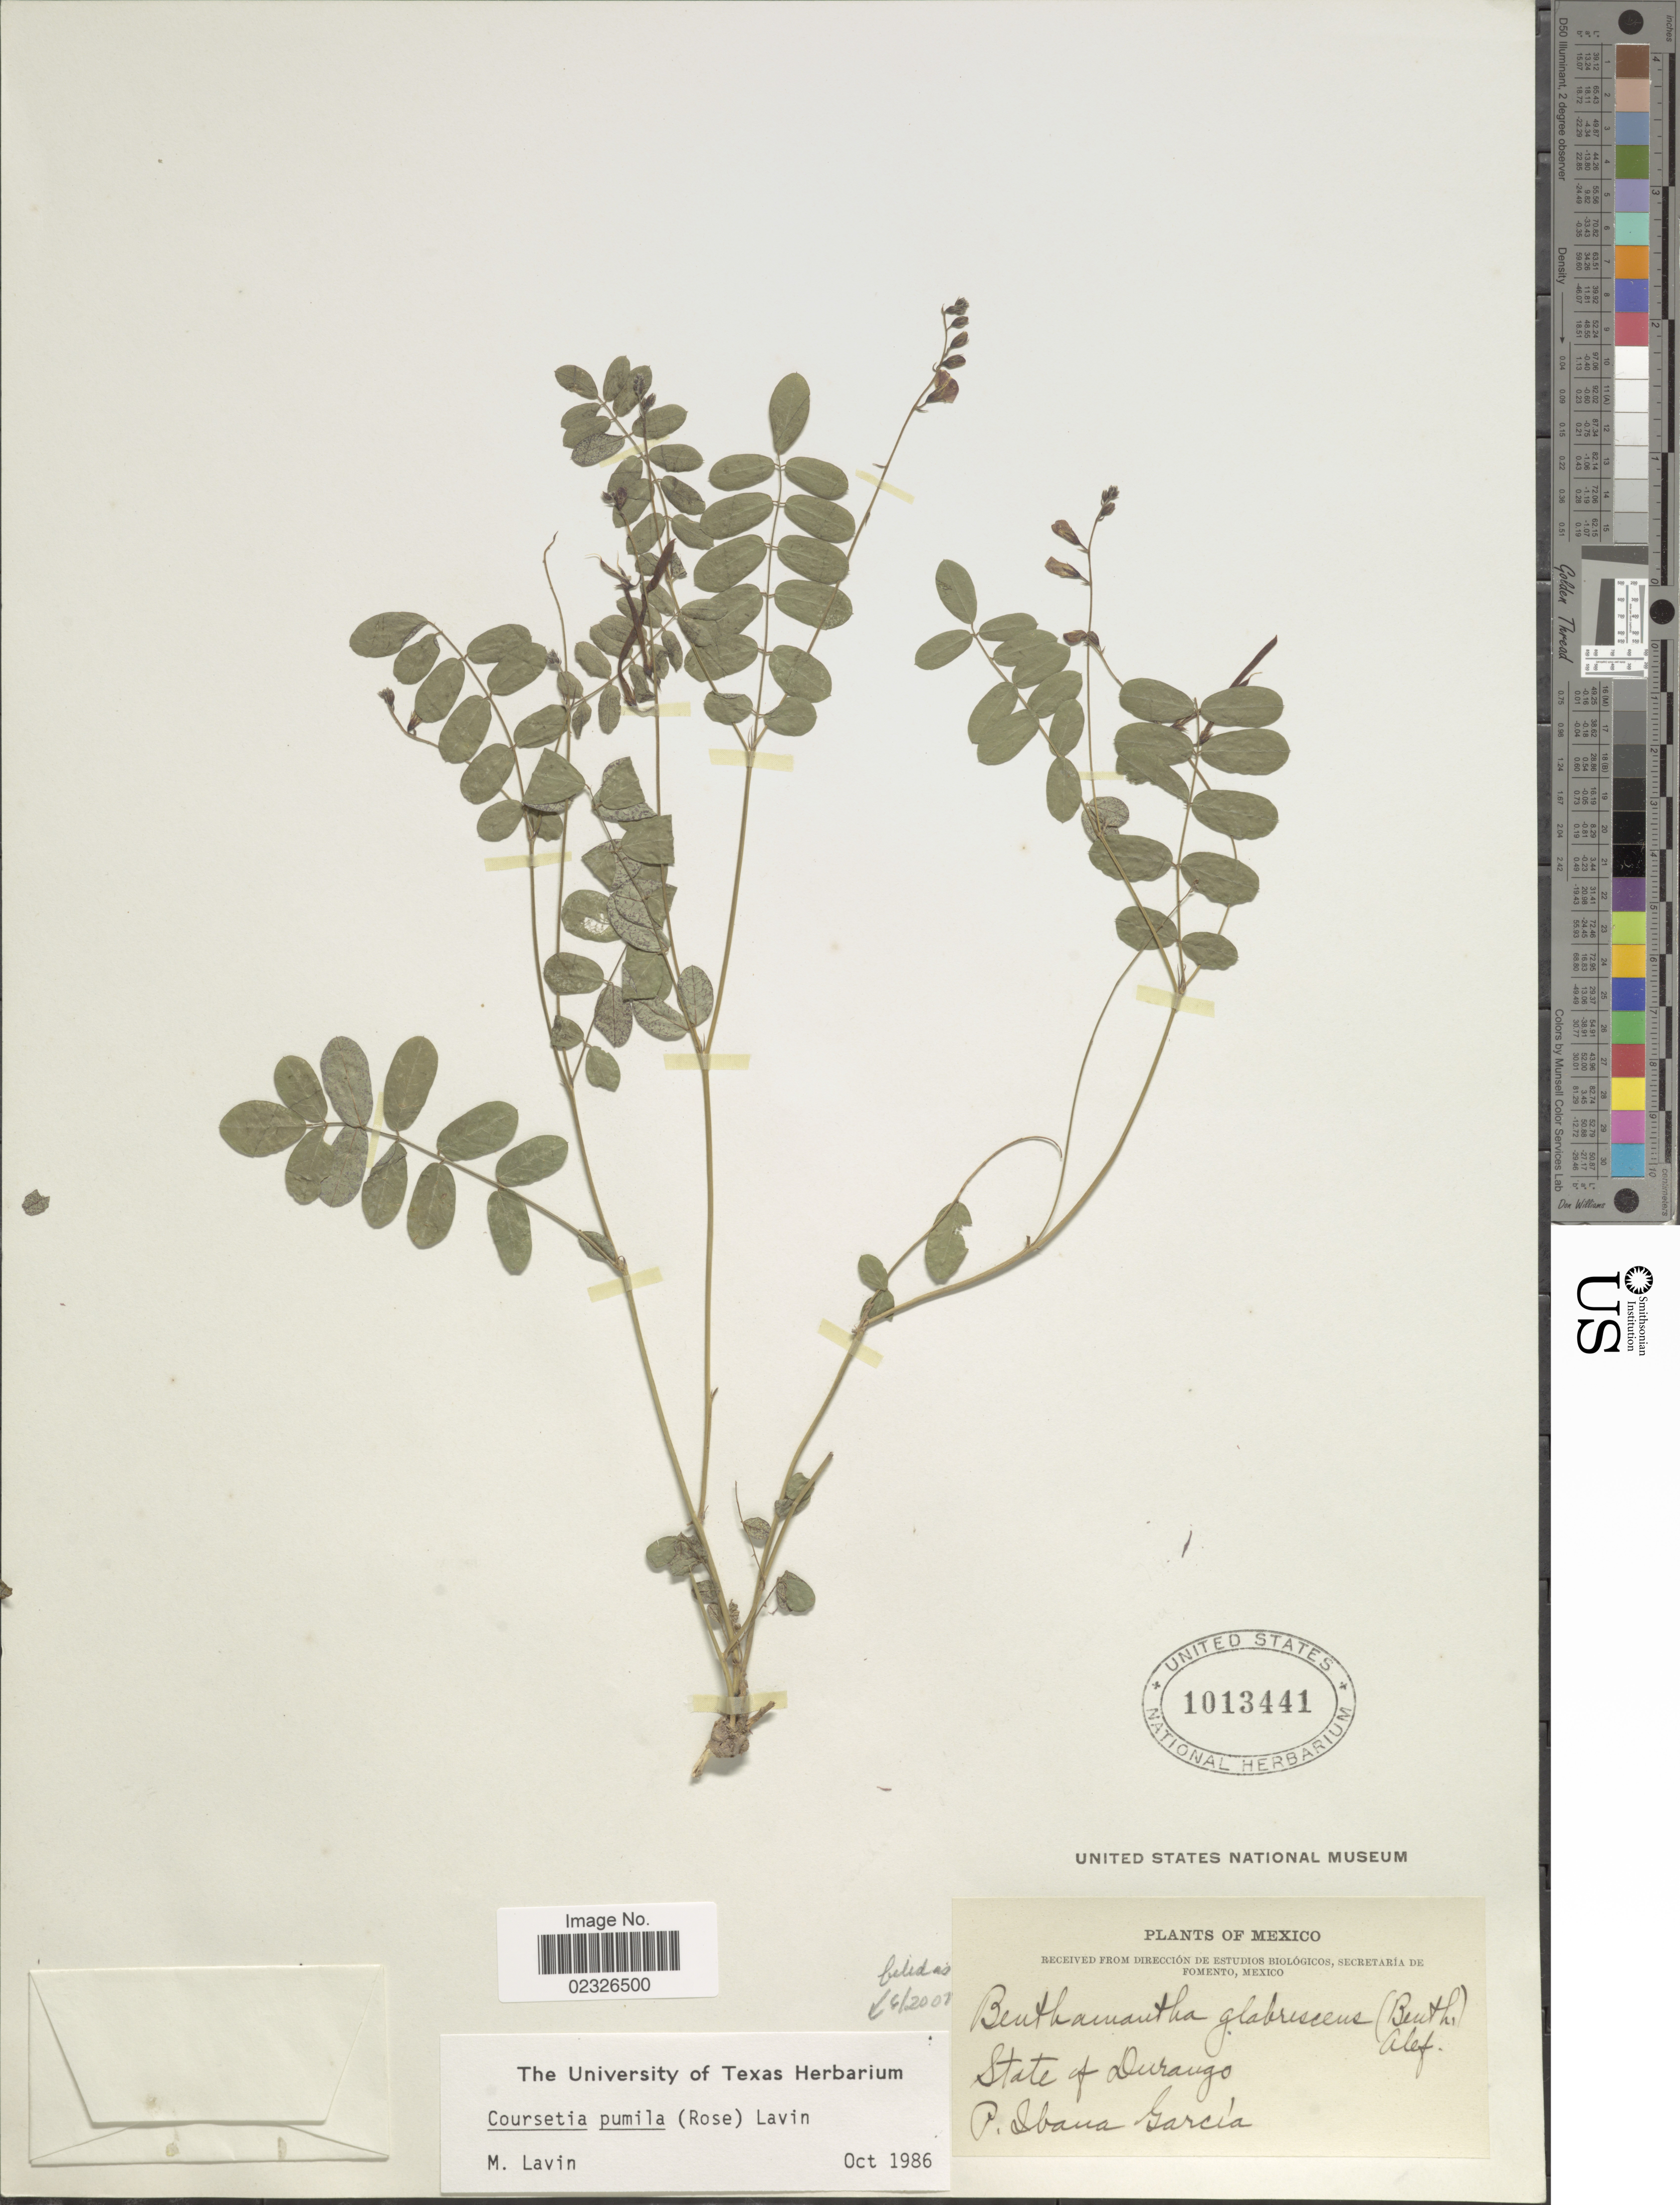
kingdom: Plantae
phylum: Tracheophyta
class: Magnoliopsida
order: Fabales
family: Fabaceae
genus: Coursetia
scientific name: Coursetia pumila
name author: (Rose) Lavin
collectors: P. Ibana-Garcia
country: Mexico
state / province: Durango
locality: Durango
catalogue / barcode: US 1013441